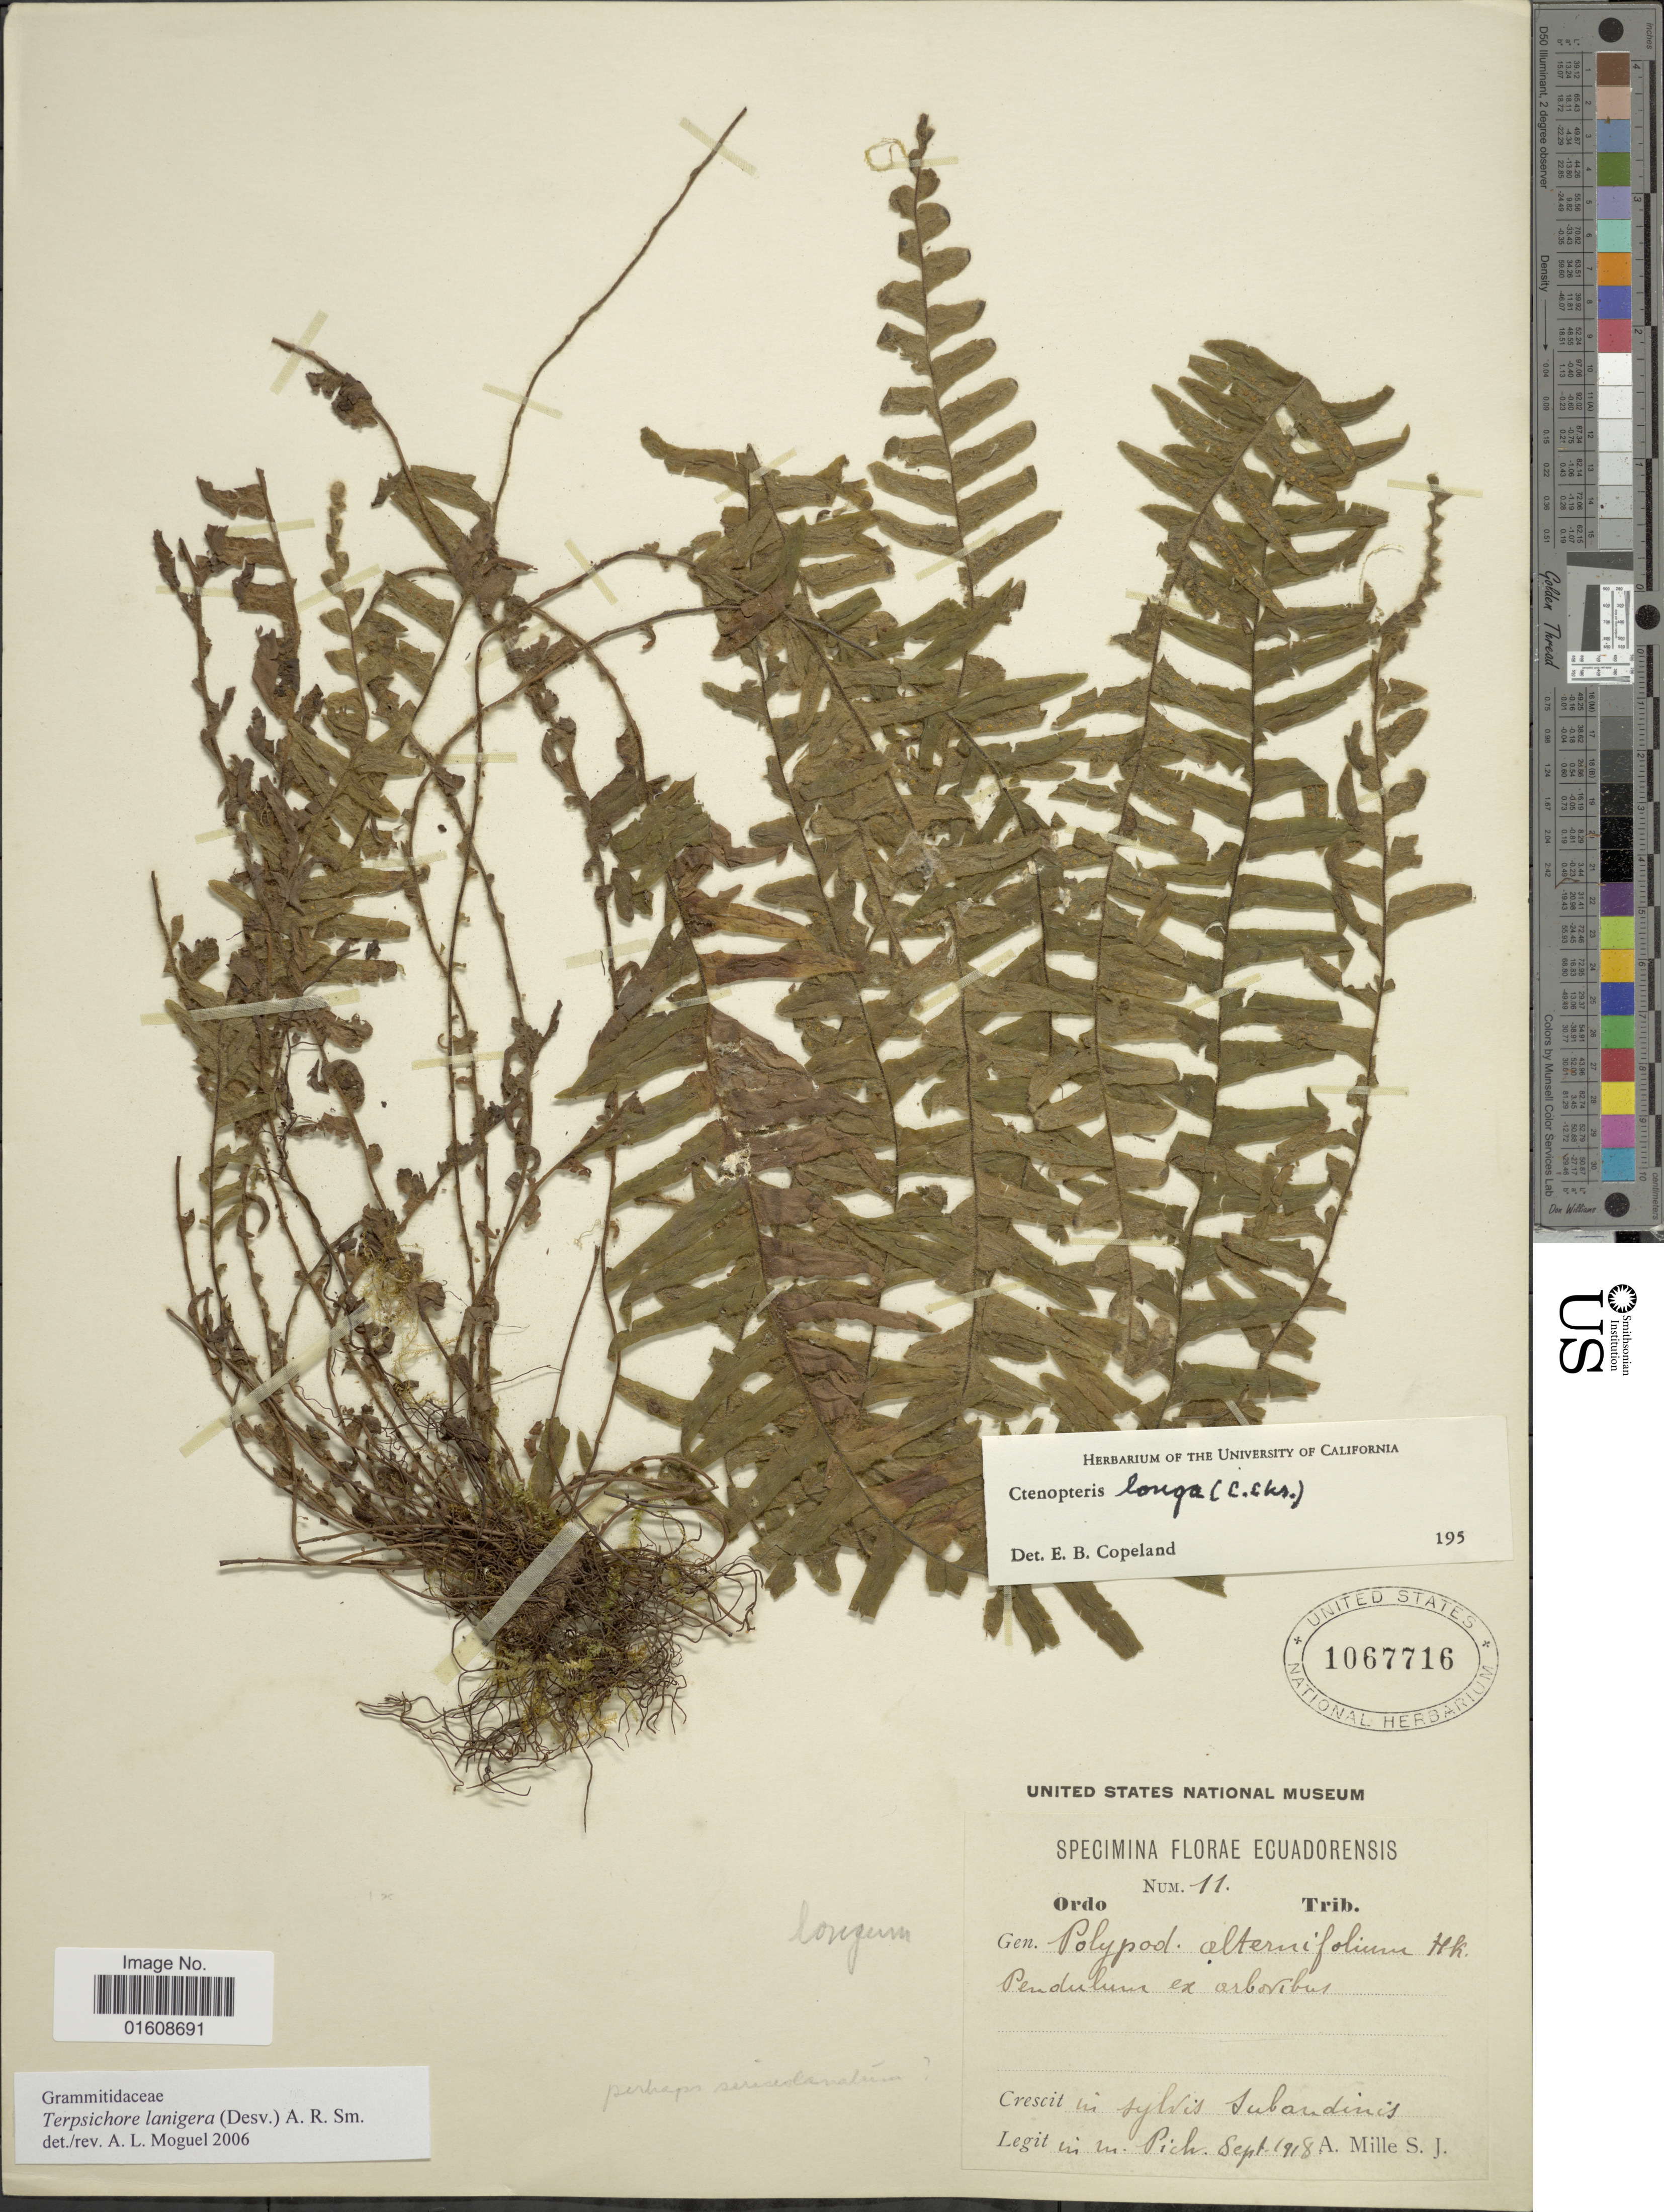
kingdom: Plantae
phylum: Tracheophyta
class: Polypodiopsida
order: Polypodiales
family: Polypodiaceae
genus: Alansmia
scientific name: Alansmia lanigera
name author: (Desv.) Moguel & M. Kessler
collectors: A. Mille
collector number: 11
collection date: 1918-09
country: Ecuador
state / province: Pichincha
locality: In sylvis subandinis. in m. Pich.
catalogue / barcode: US 1067716